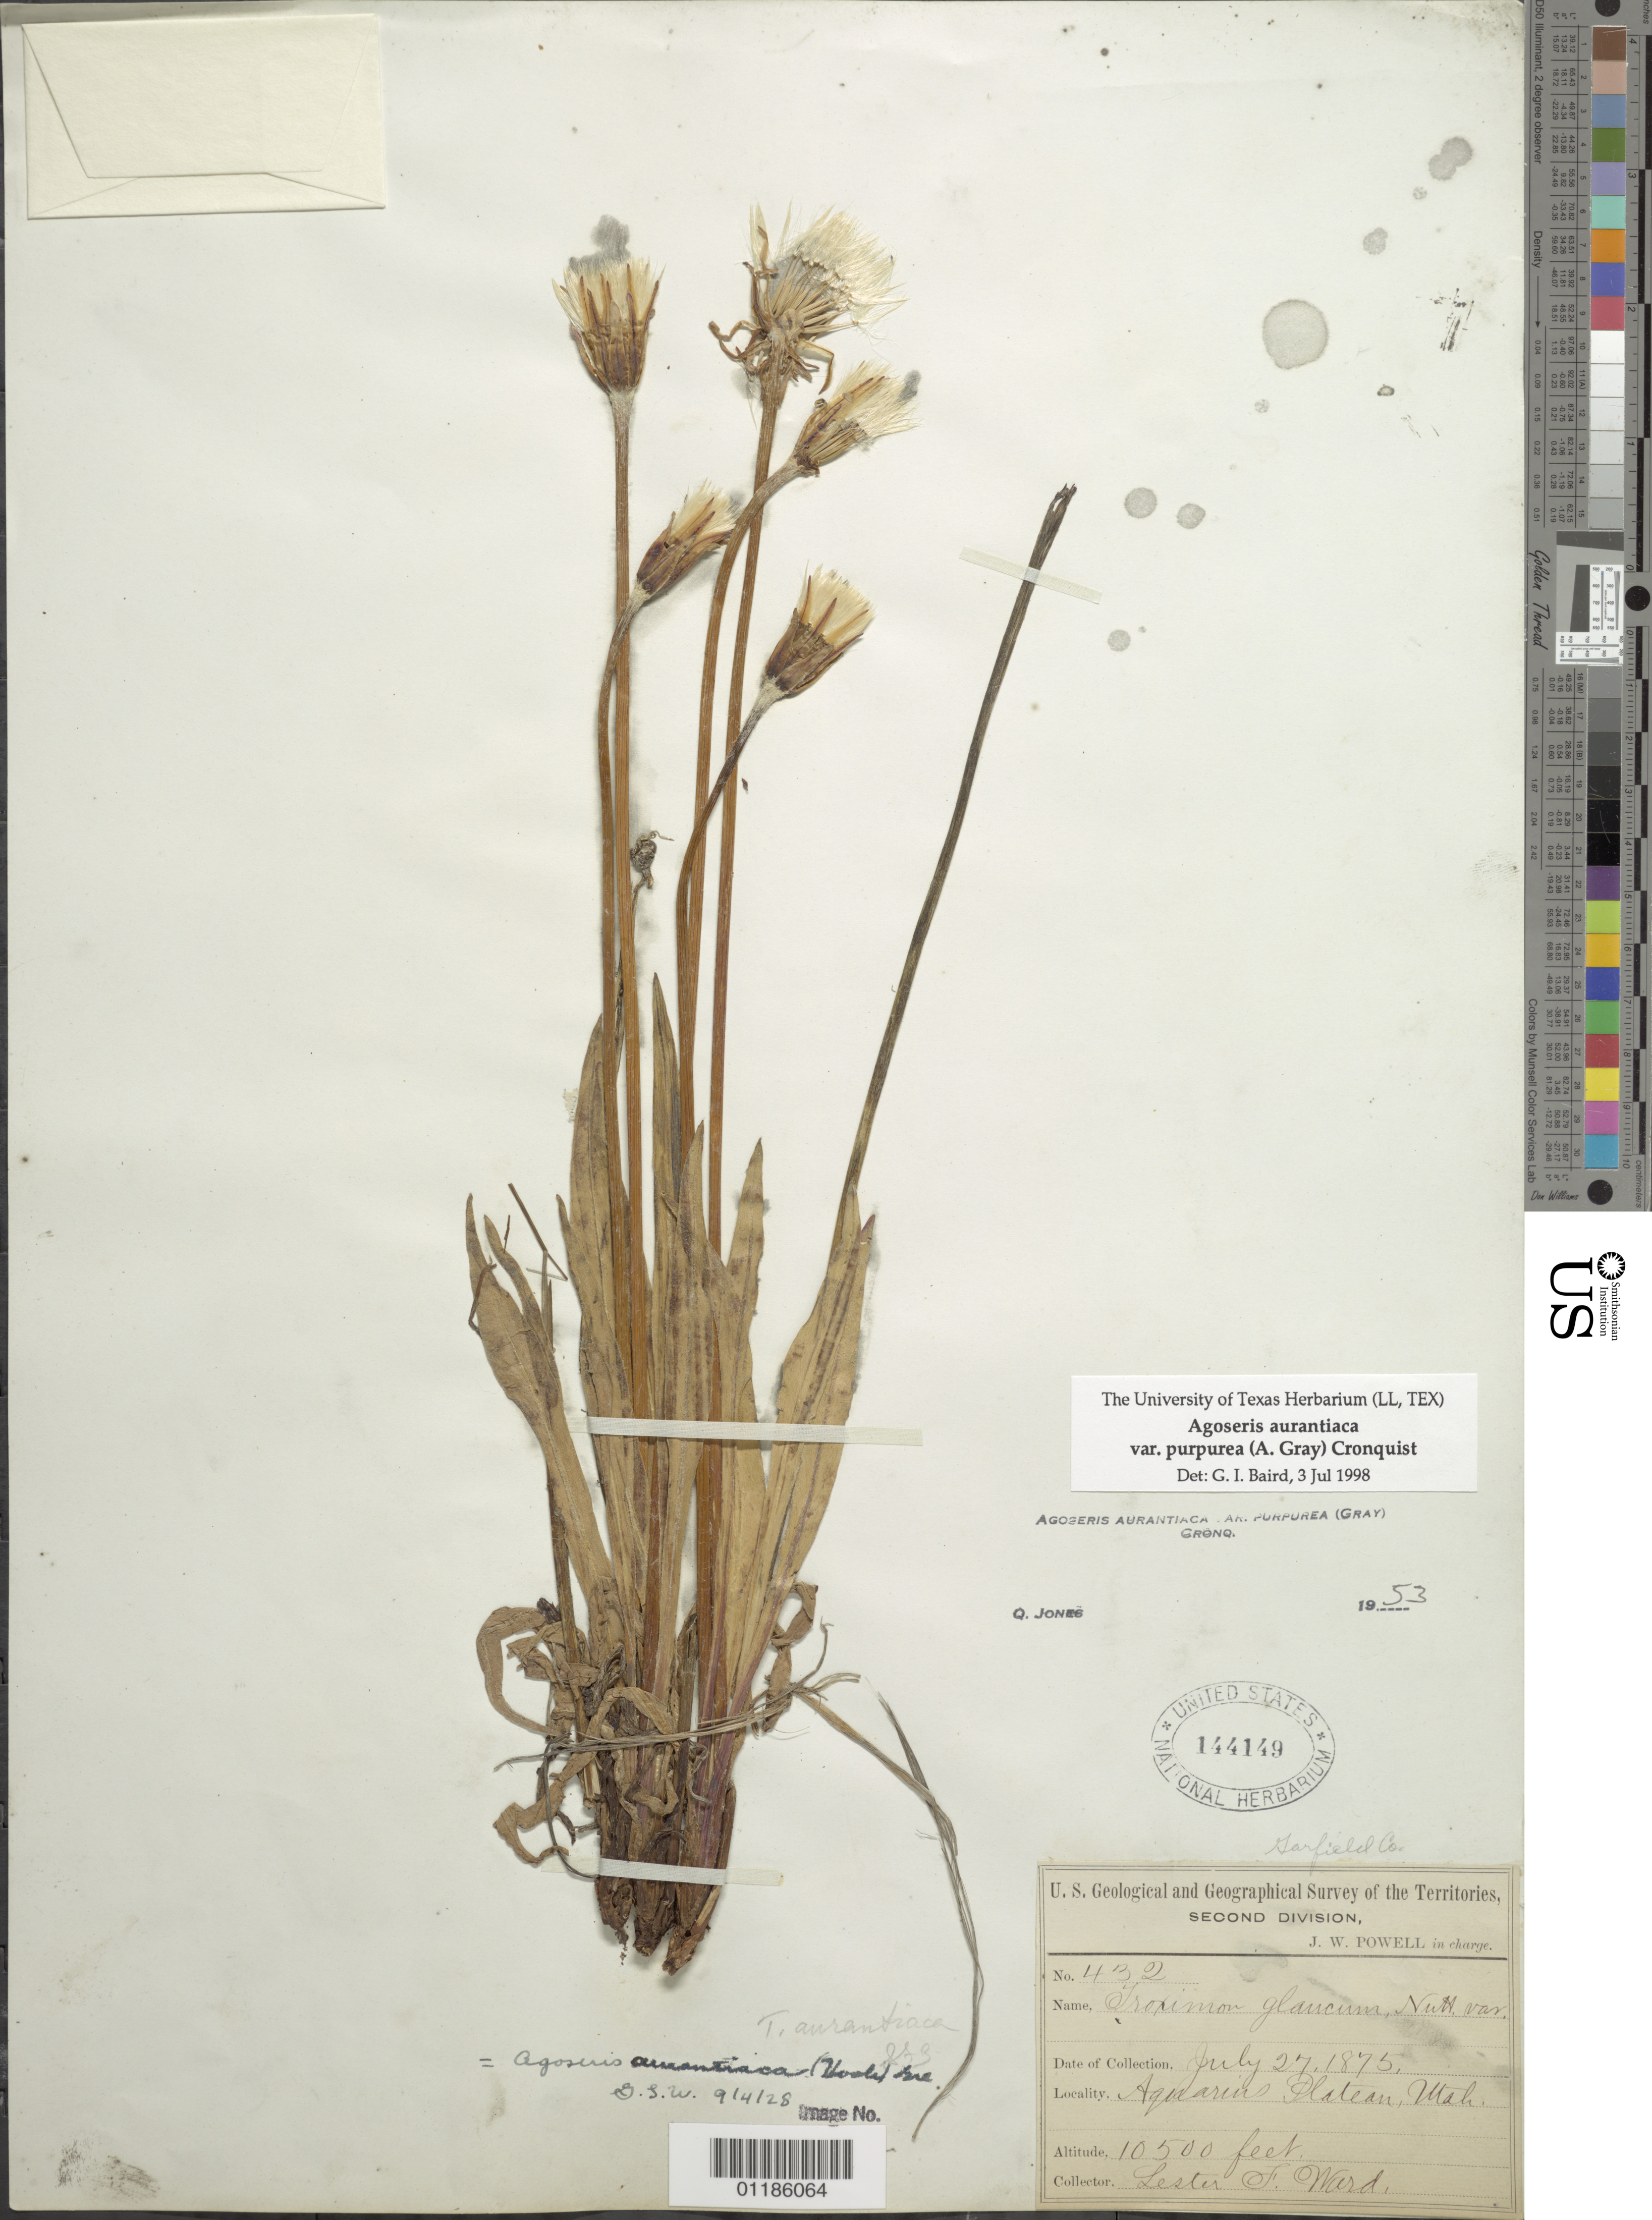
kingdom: Plantae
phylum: Tracheophyta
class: Magnoliopsida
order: Asterales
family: Asteraceae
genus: Agoseris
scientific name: Agoseris aurantiaca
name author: (Hook.) Greene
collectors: L. F. Ward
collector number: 432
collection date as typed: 27 Jul 1875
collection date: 1875-07-27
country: United States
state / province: Utah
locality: Aquarius Plateau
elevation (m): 3200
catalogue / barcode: US 144149